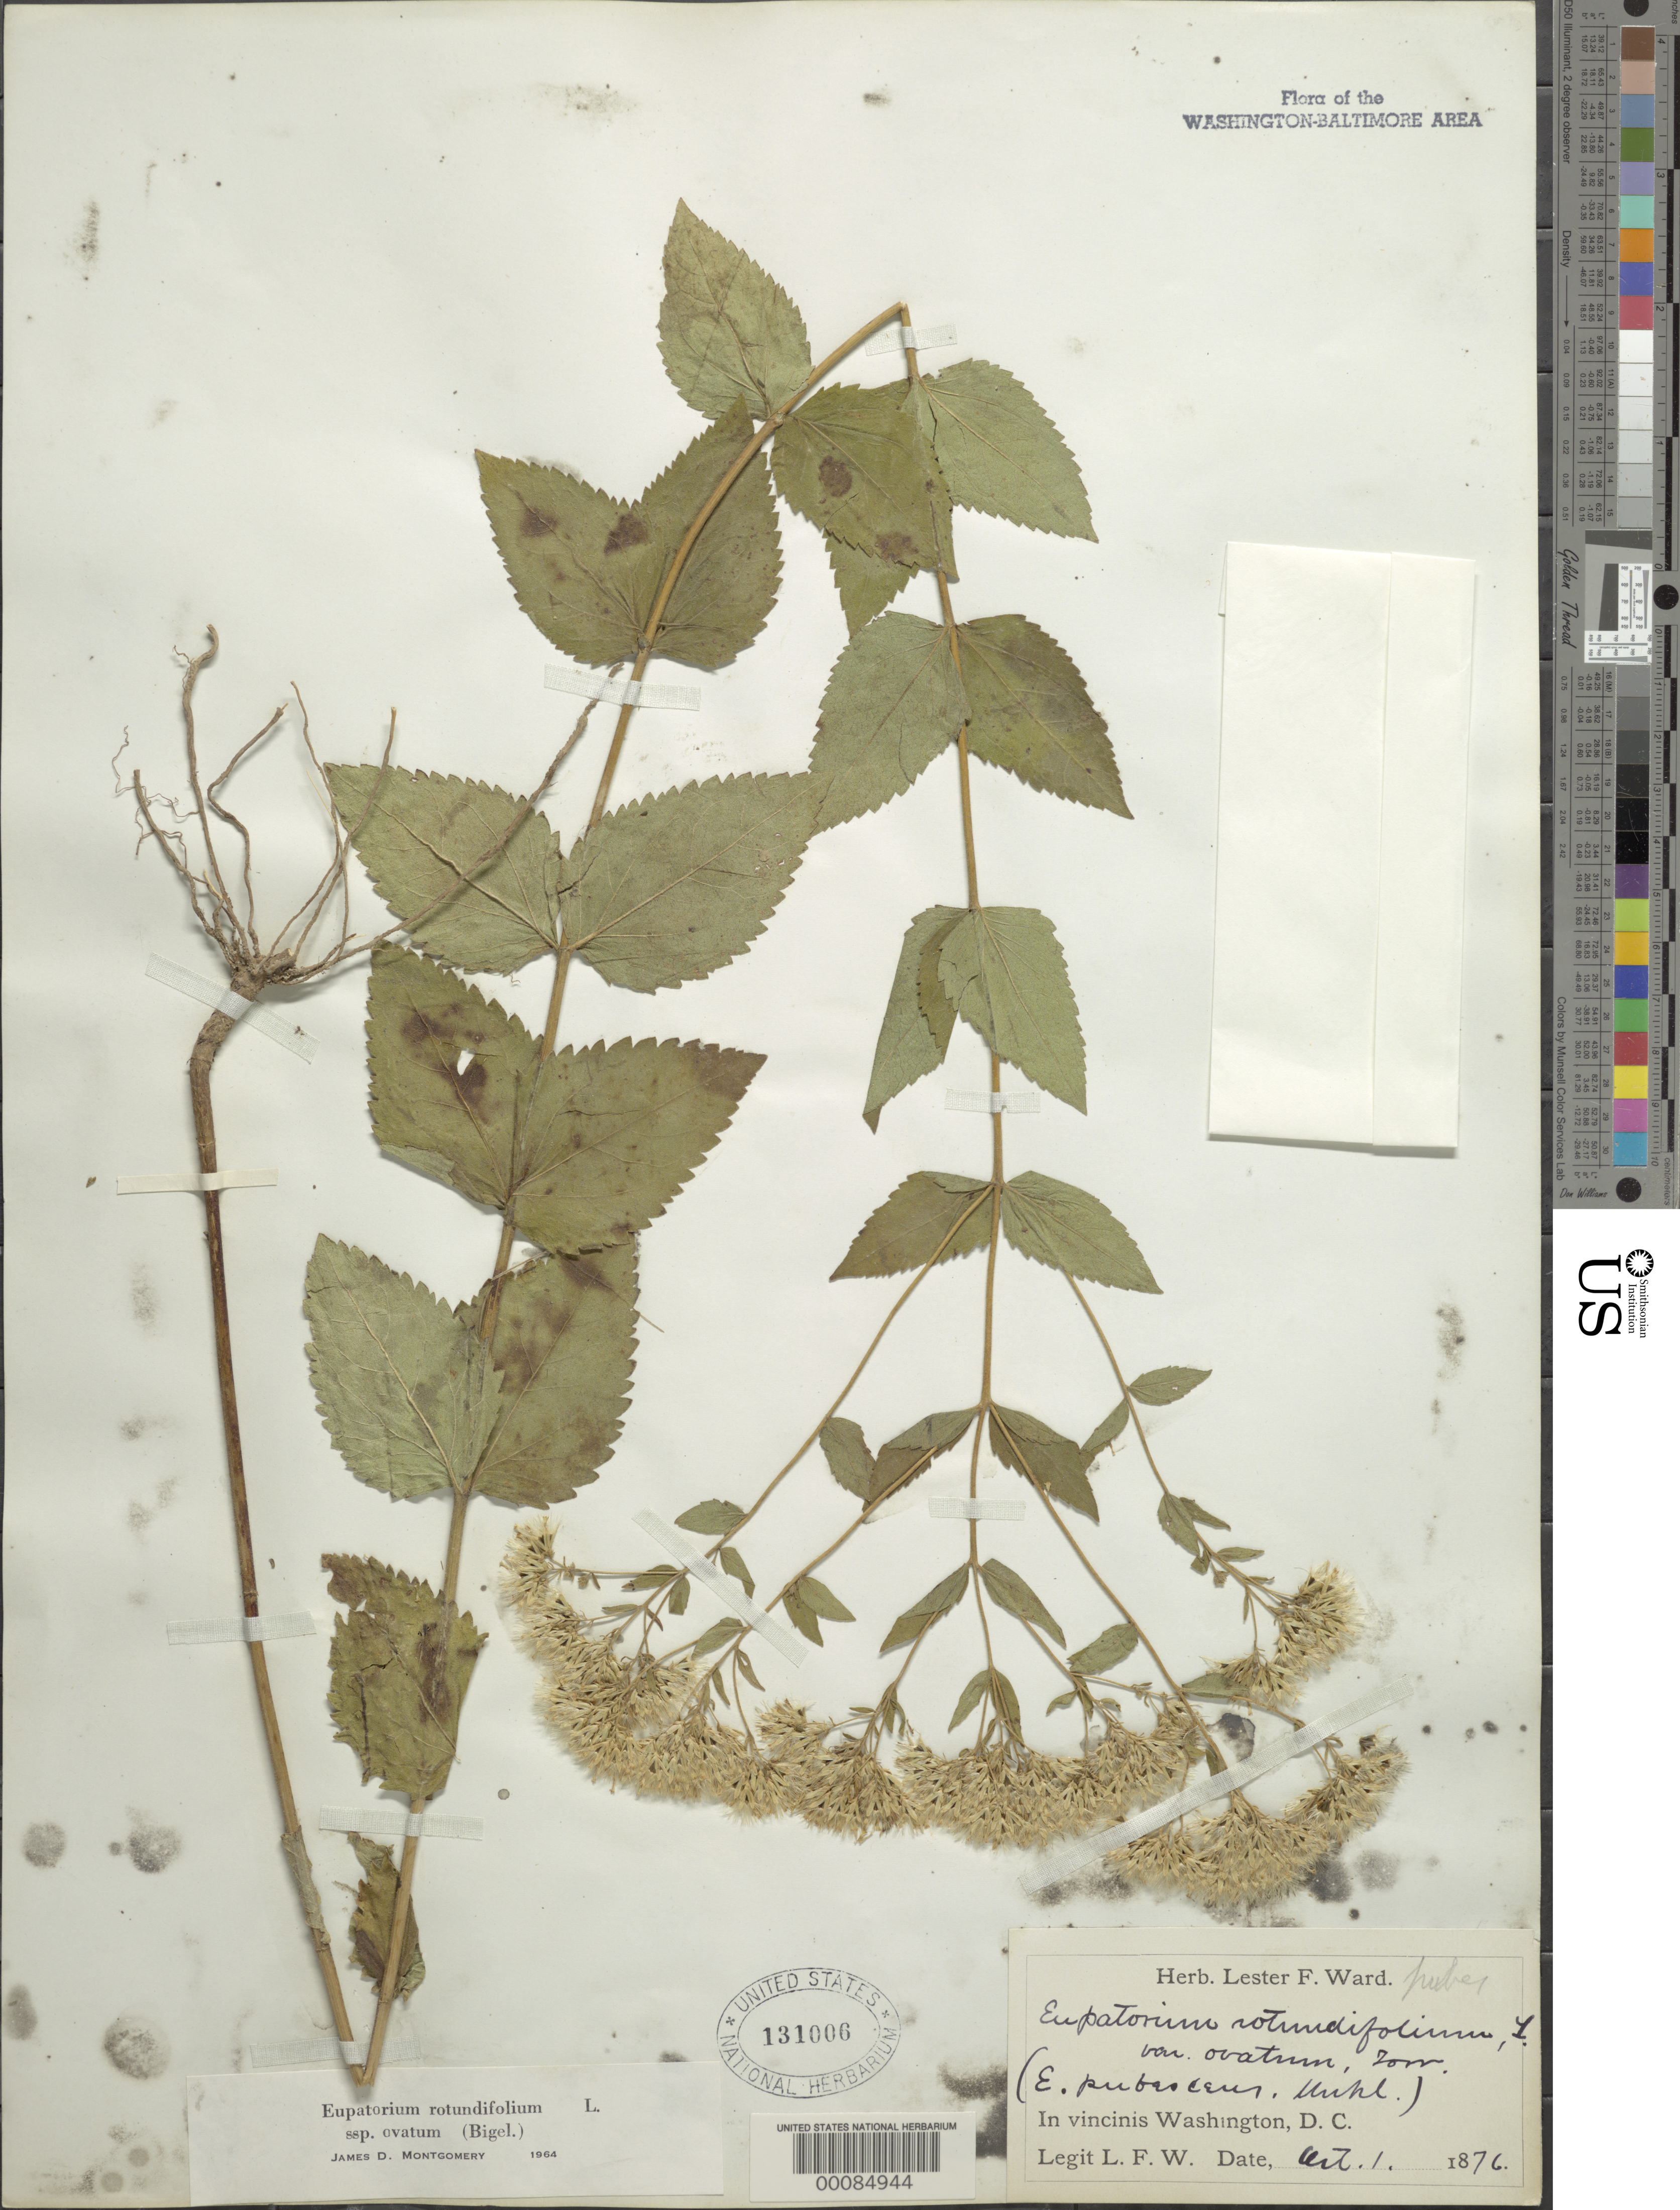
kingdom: Plantae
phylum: Tracheophyta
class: Magnoliopsida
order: Asterales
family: Asteraceae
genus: Eupatorium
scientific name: Eupatorium rotundifolium var. ovatum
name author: (Bigelow) J.D. Montgom. & Fairbrothers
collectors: L. F. Ward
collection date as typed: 01 Oct 1876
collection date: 1876-10-01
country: United States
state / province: District of Columbia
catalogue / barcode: US 131006